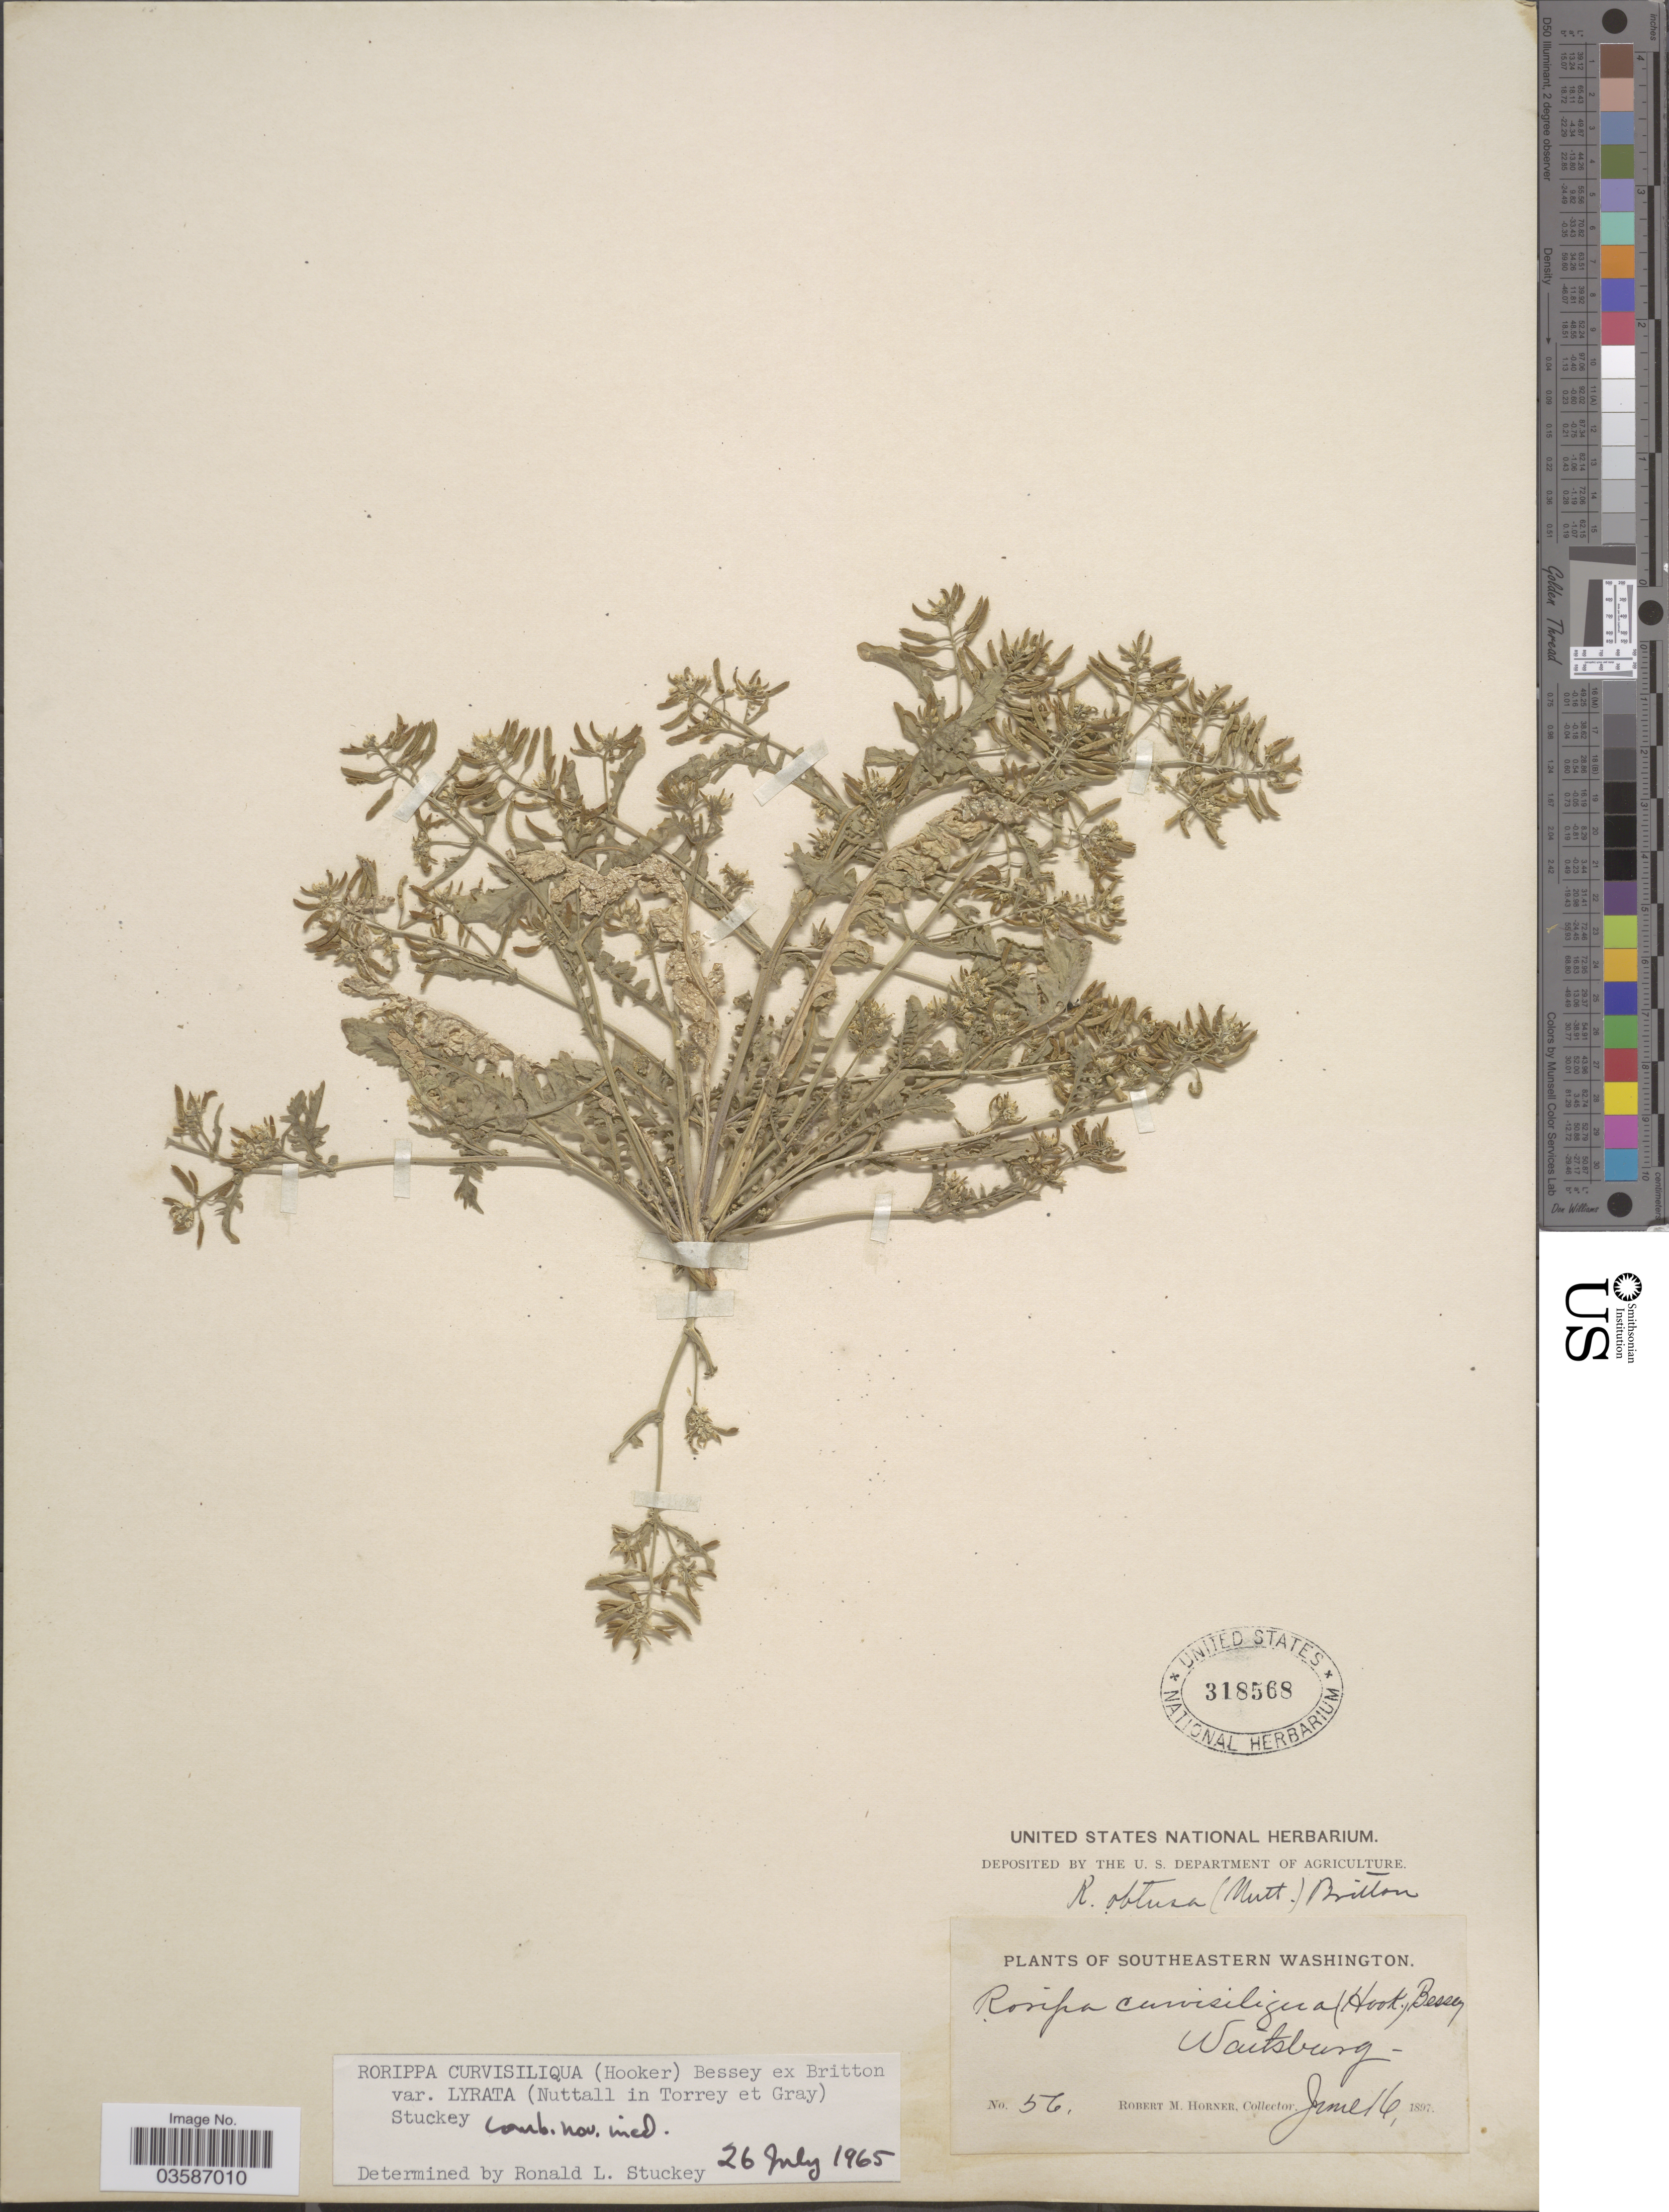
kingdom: Plantae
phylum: Tracheophyta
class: Magnoliopsida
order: Brassicales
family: Brassicaceae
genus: Rorippa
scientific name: Rorippa curvisiliqua var. lyrata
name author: (Nutt.) C.L. Hitchc.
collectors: R. Horner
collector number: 56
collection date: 1897-06-16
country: United States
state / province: Washington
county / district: Walla Walla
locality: Southeastern Washington. Waitsburg.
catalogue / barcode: US 318568